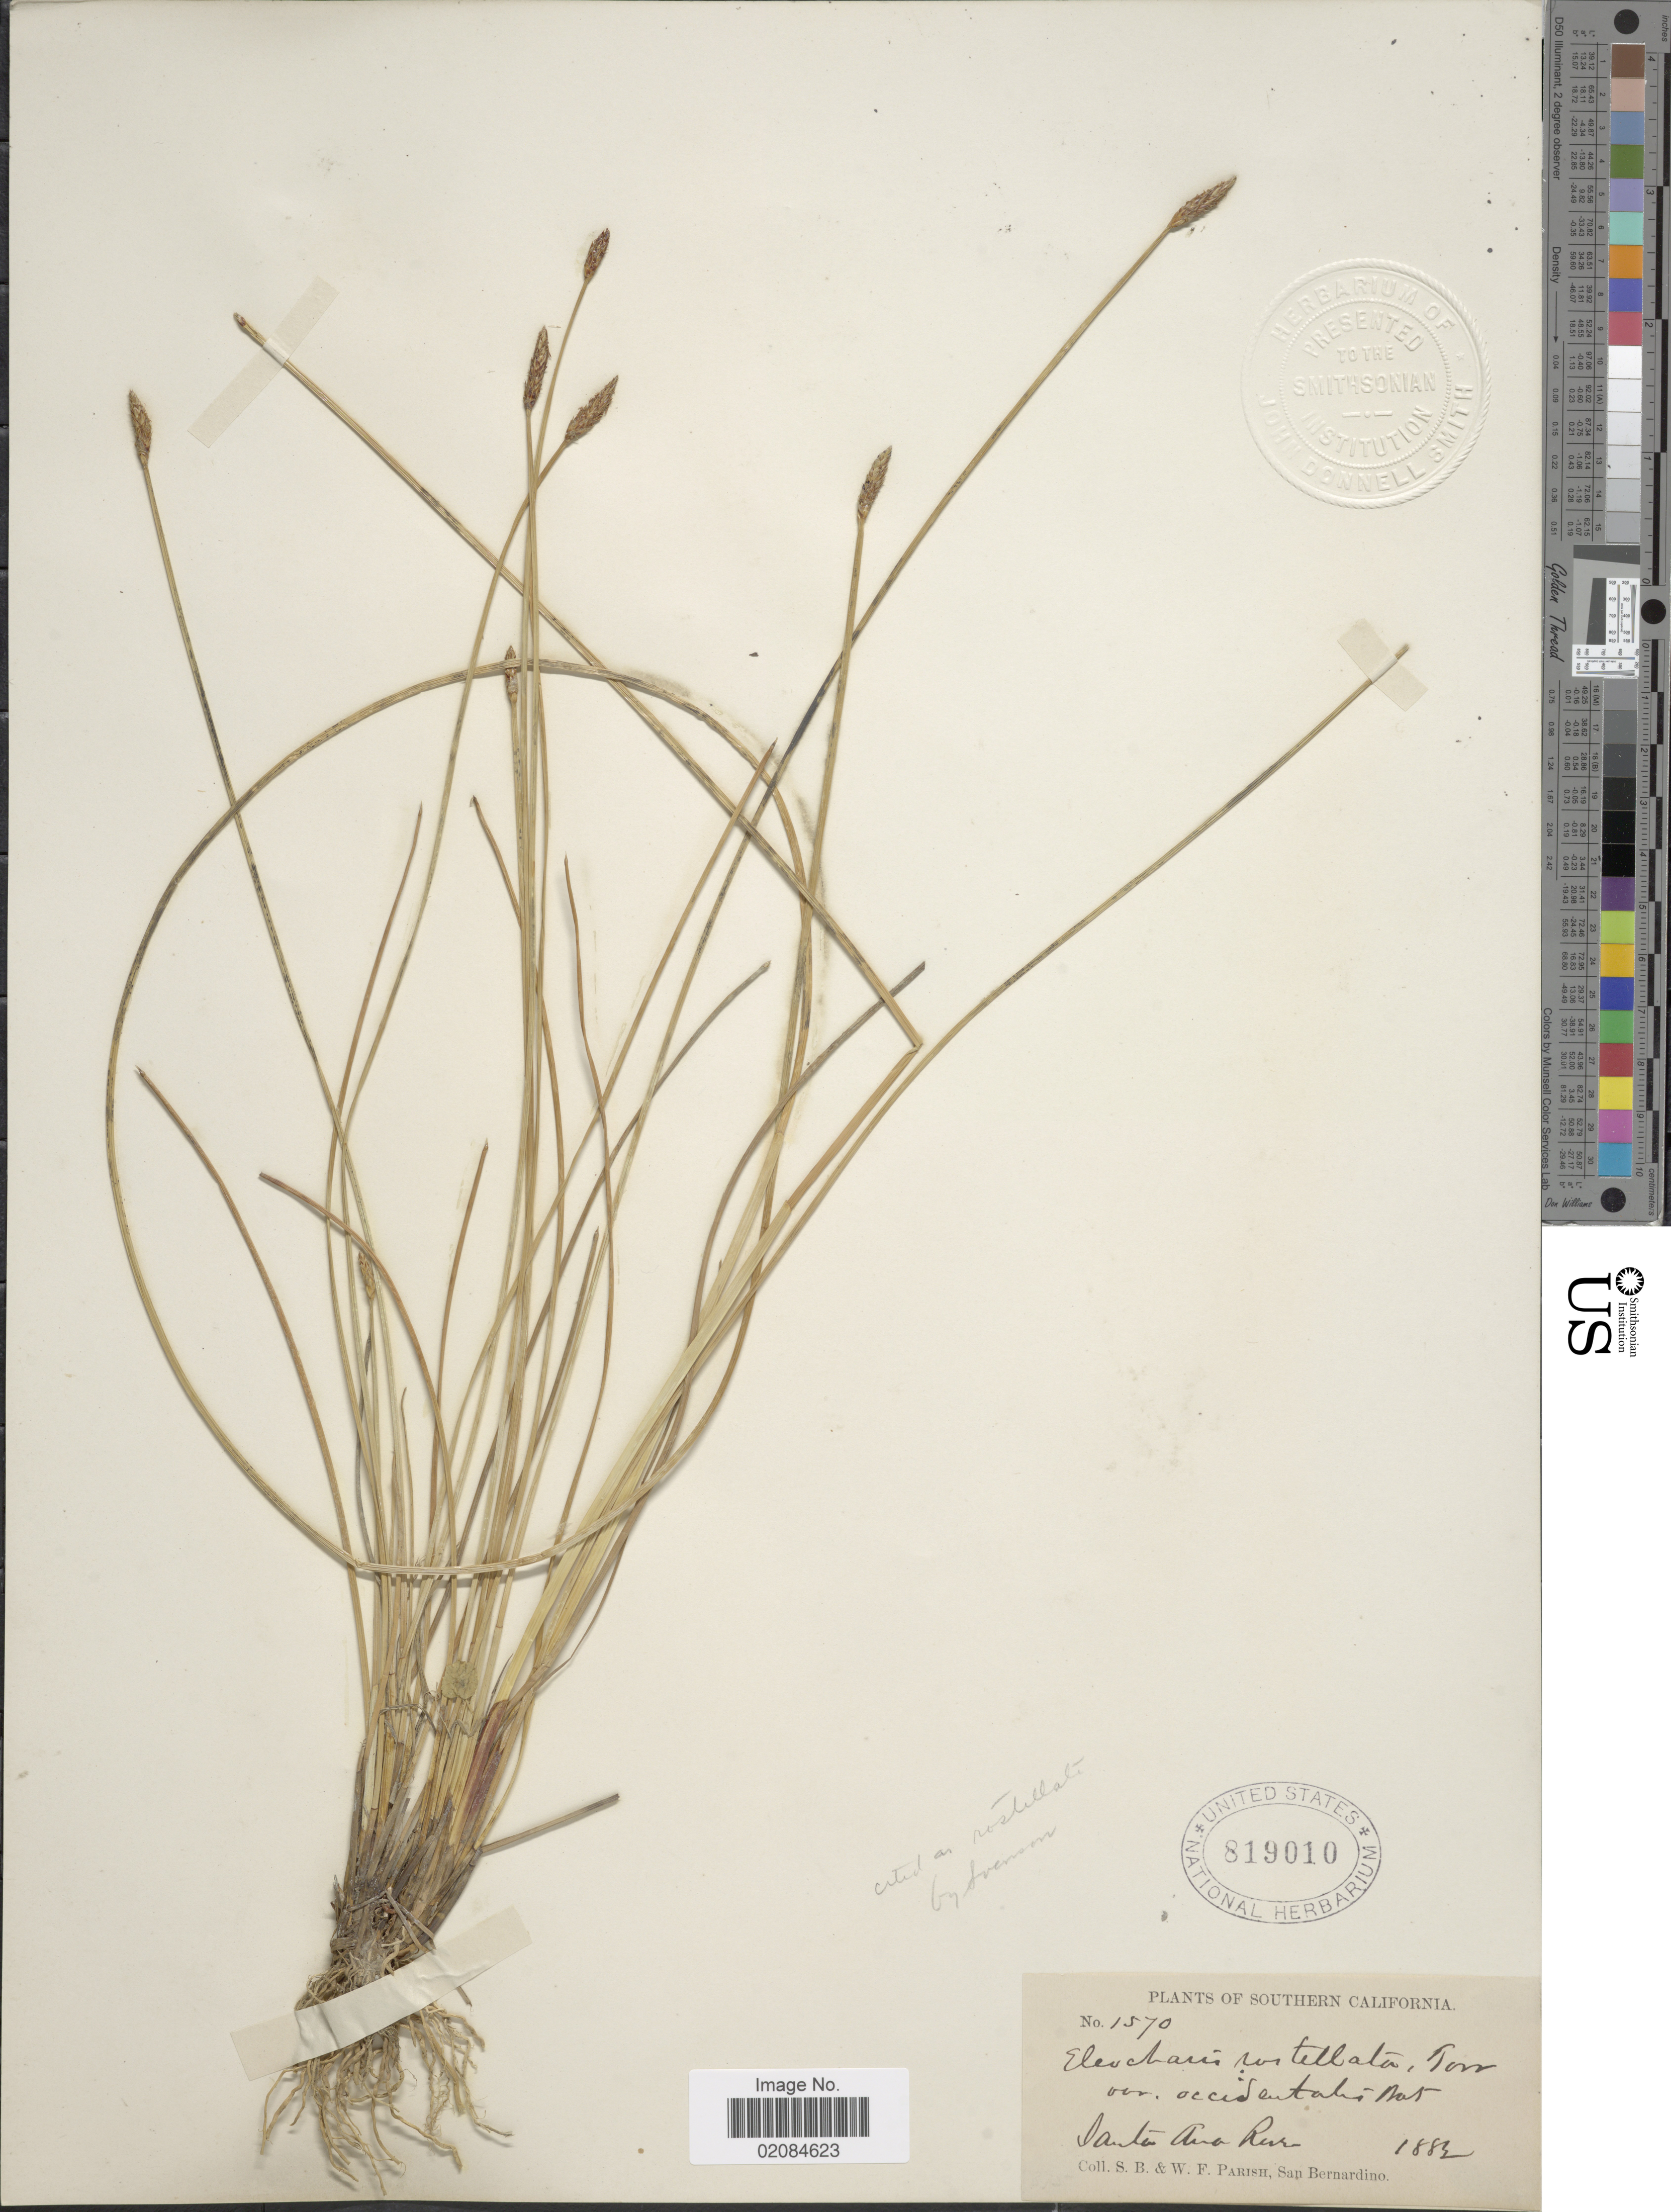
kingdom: Plantae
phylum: Tracheophyta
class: Liliopsida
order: Poales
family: Cyperaceae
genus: Eleocharis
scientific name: Eleocharis rostellata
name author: (Torr.) Torr.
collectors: S. B. Parish & W. F. Parish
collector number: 1570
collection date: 1882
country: United States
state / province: California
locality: Southern California. Santa Ana River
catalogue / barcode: US 819010